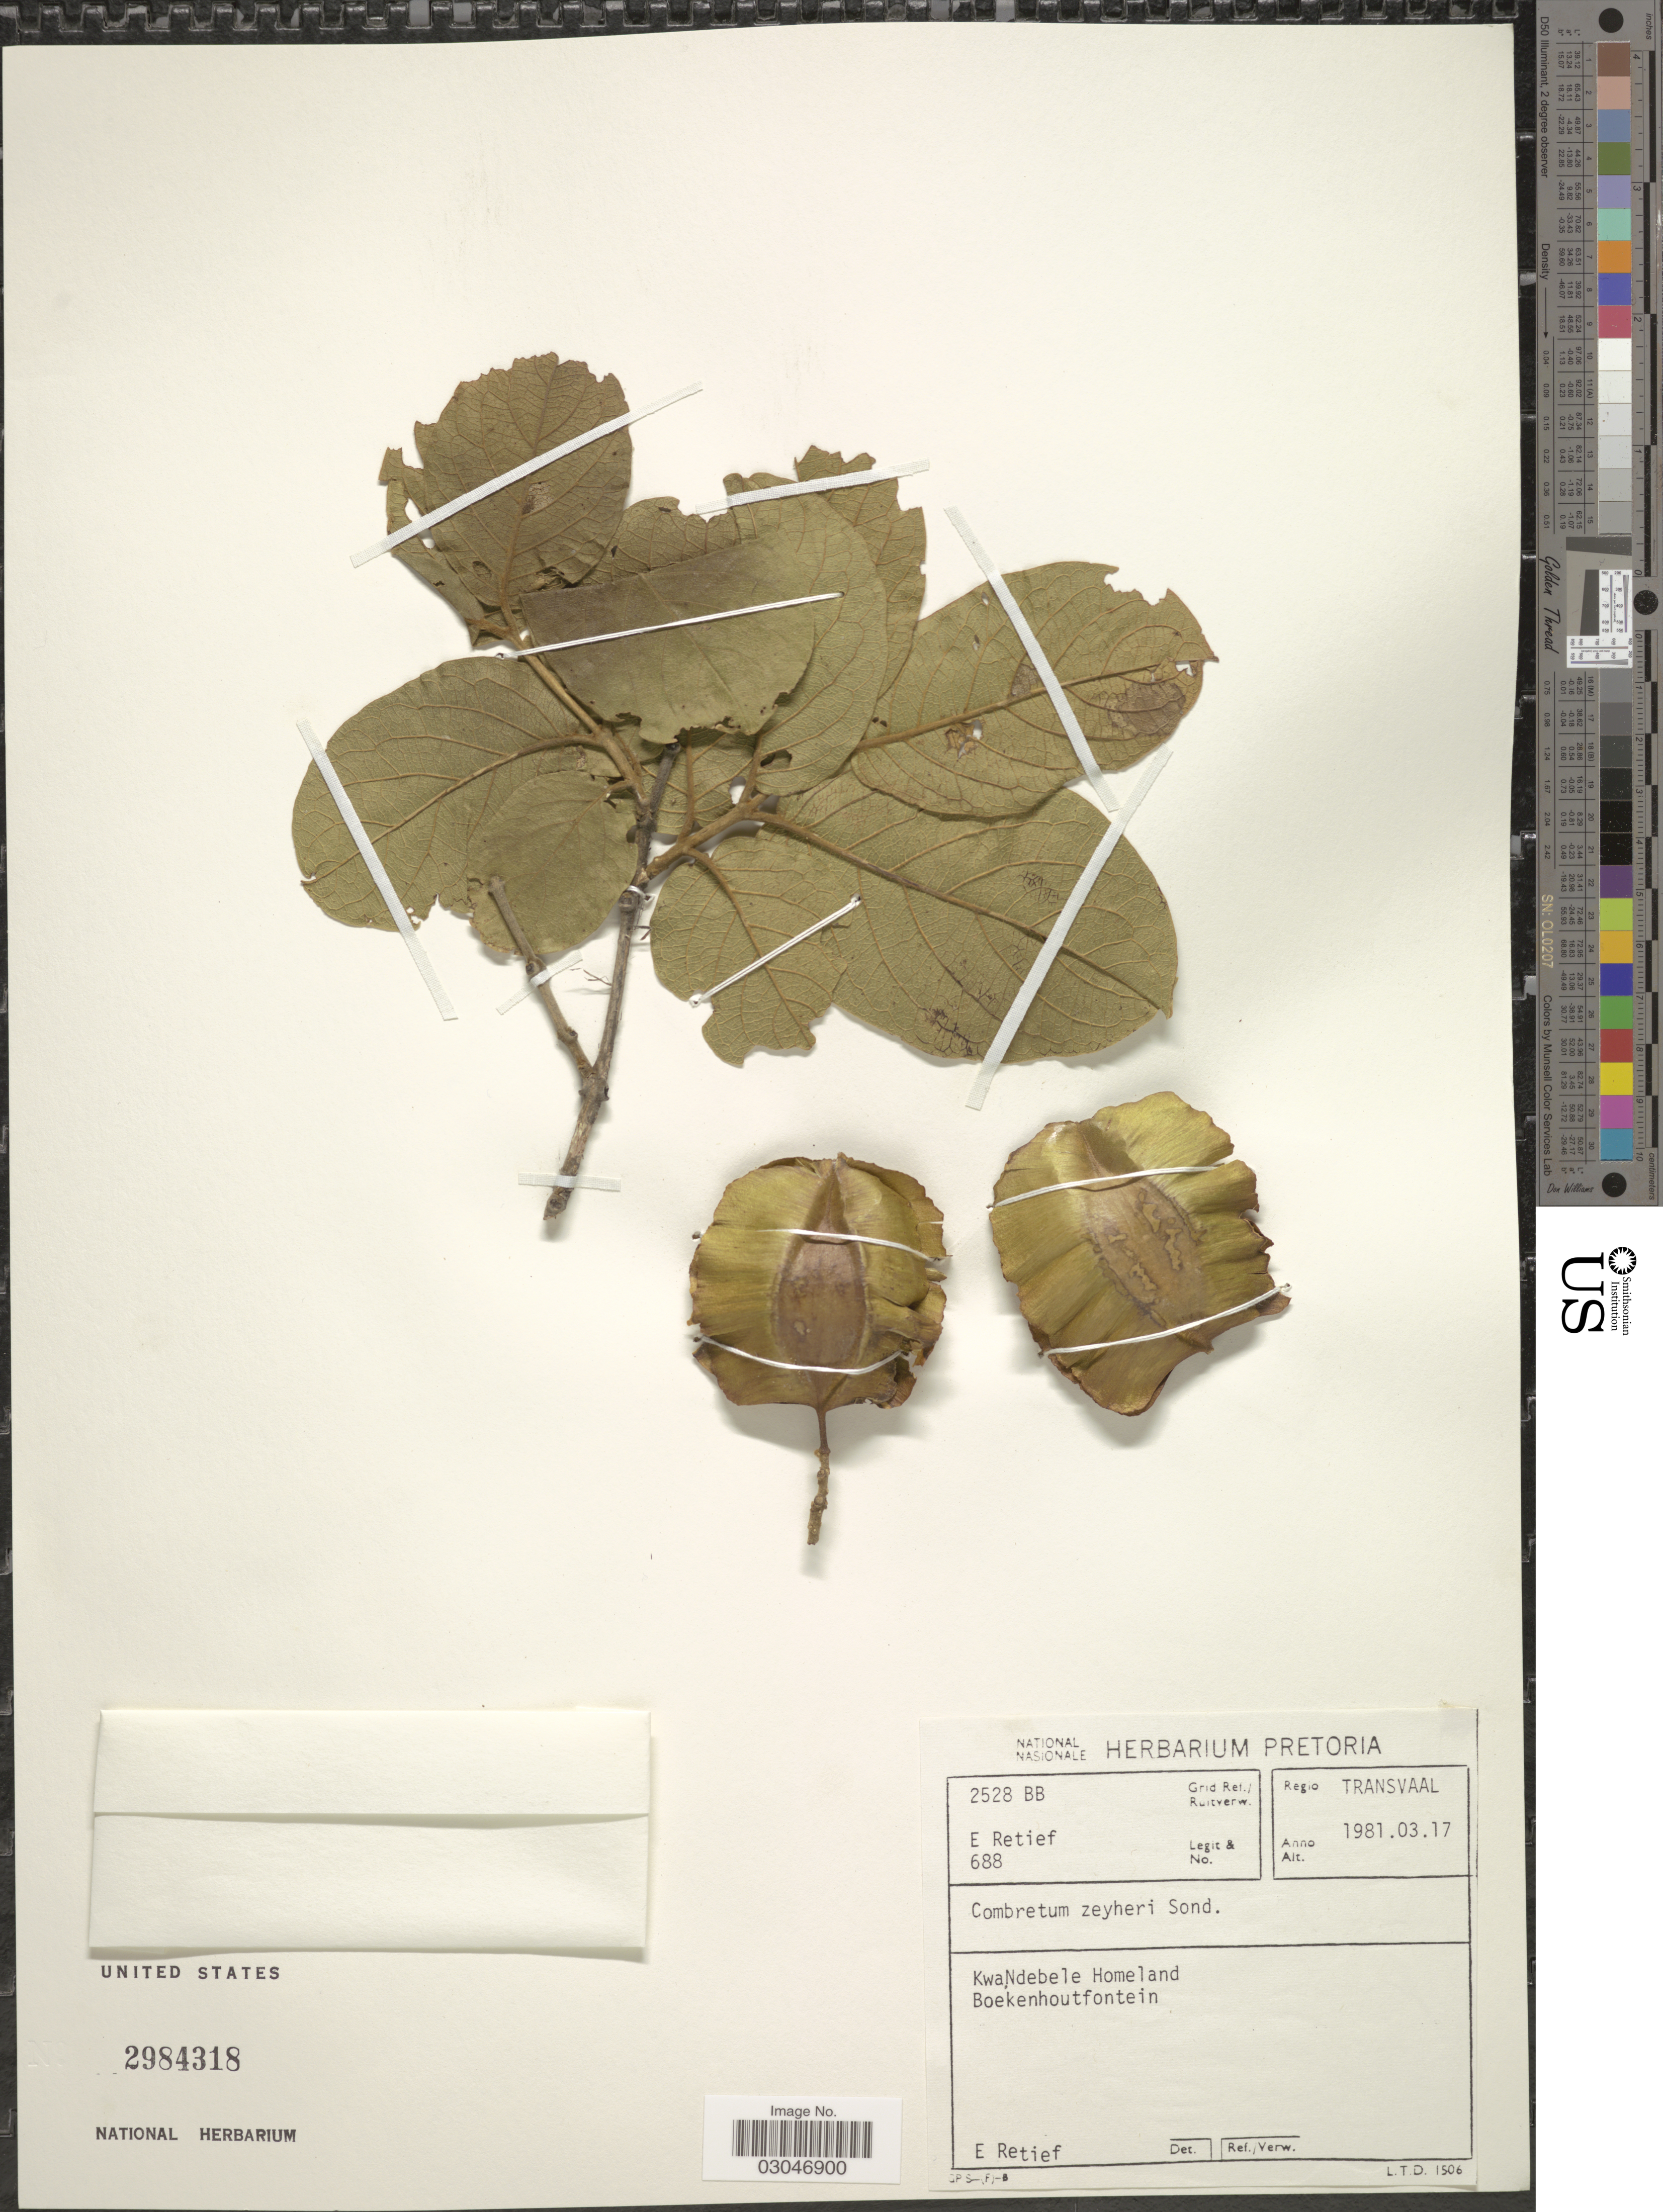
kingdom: Plantae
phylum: Tracheophyta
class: Magnoliopsida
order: Myrtales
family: Combretaceae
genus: Combretum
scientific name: Combretum zeyheri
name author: Sond.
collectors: E. Retief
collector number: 688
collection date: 1981-03-17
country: South Africa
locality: Grid Ref./Ruitverw. 2528BB, Regio Transvaal, KwaNdebele Homeland, Boekenhoutfontein.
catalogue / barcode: US 2984318